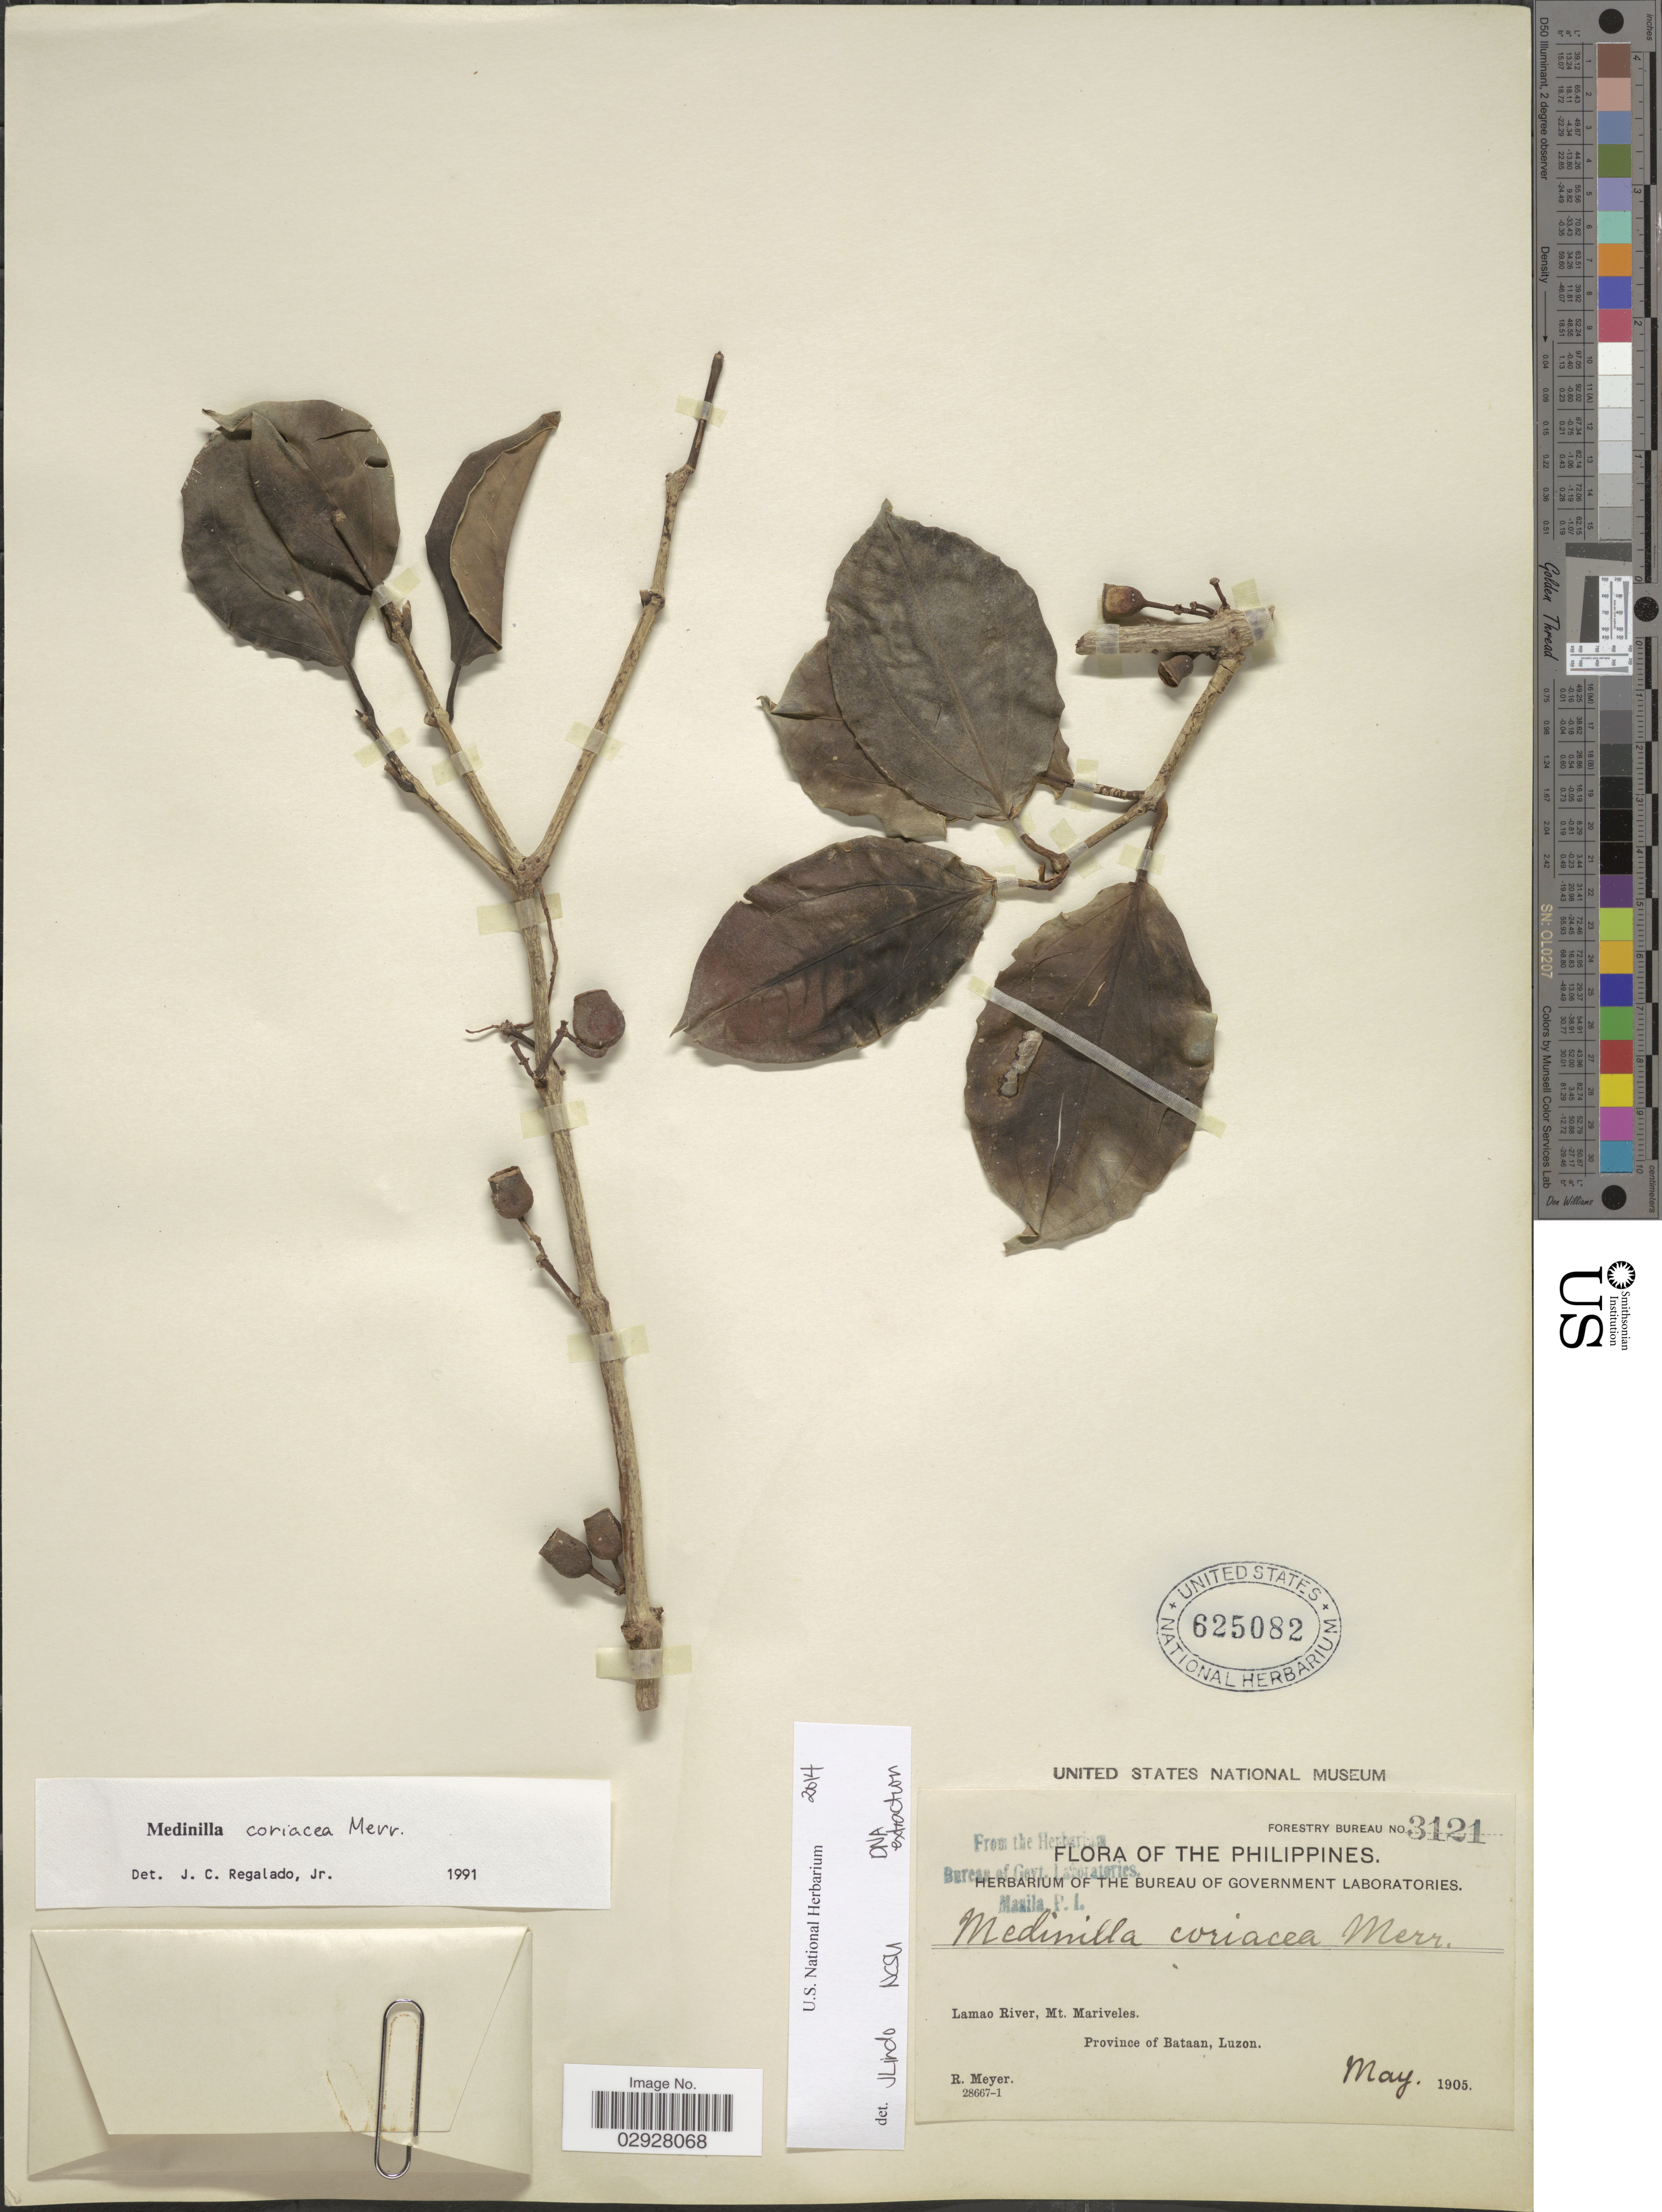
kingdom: Plantae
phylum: Tracheophyta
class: Magnoliopsida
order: Myrtales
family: Melastomataceae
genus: Medinilla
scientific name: Medinilla coriacea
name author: Merr.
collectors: R. Meyer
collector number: Forestry Bureau 3121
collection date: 1905-05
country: Philippines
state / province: Central Luzon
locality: Lamao River, Mt. Mariveles, Province of Bataan, Luzon.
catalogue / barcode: US 625082